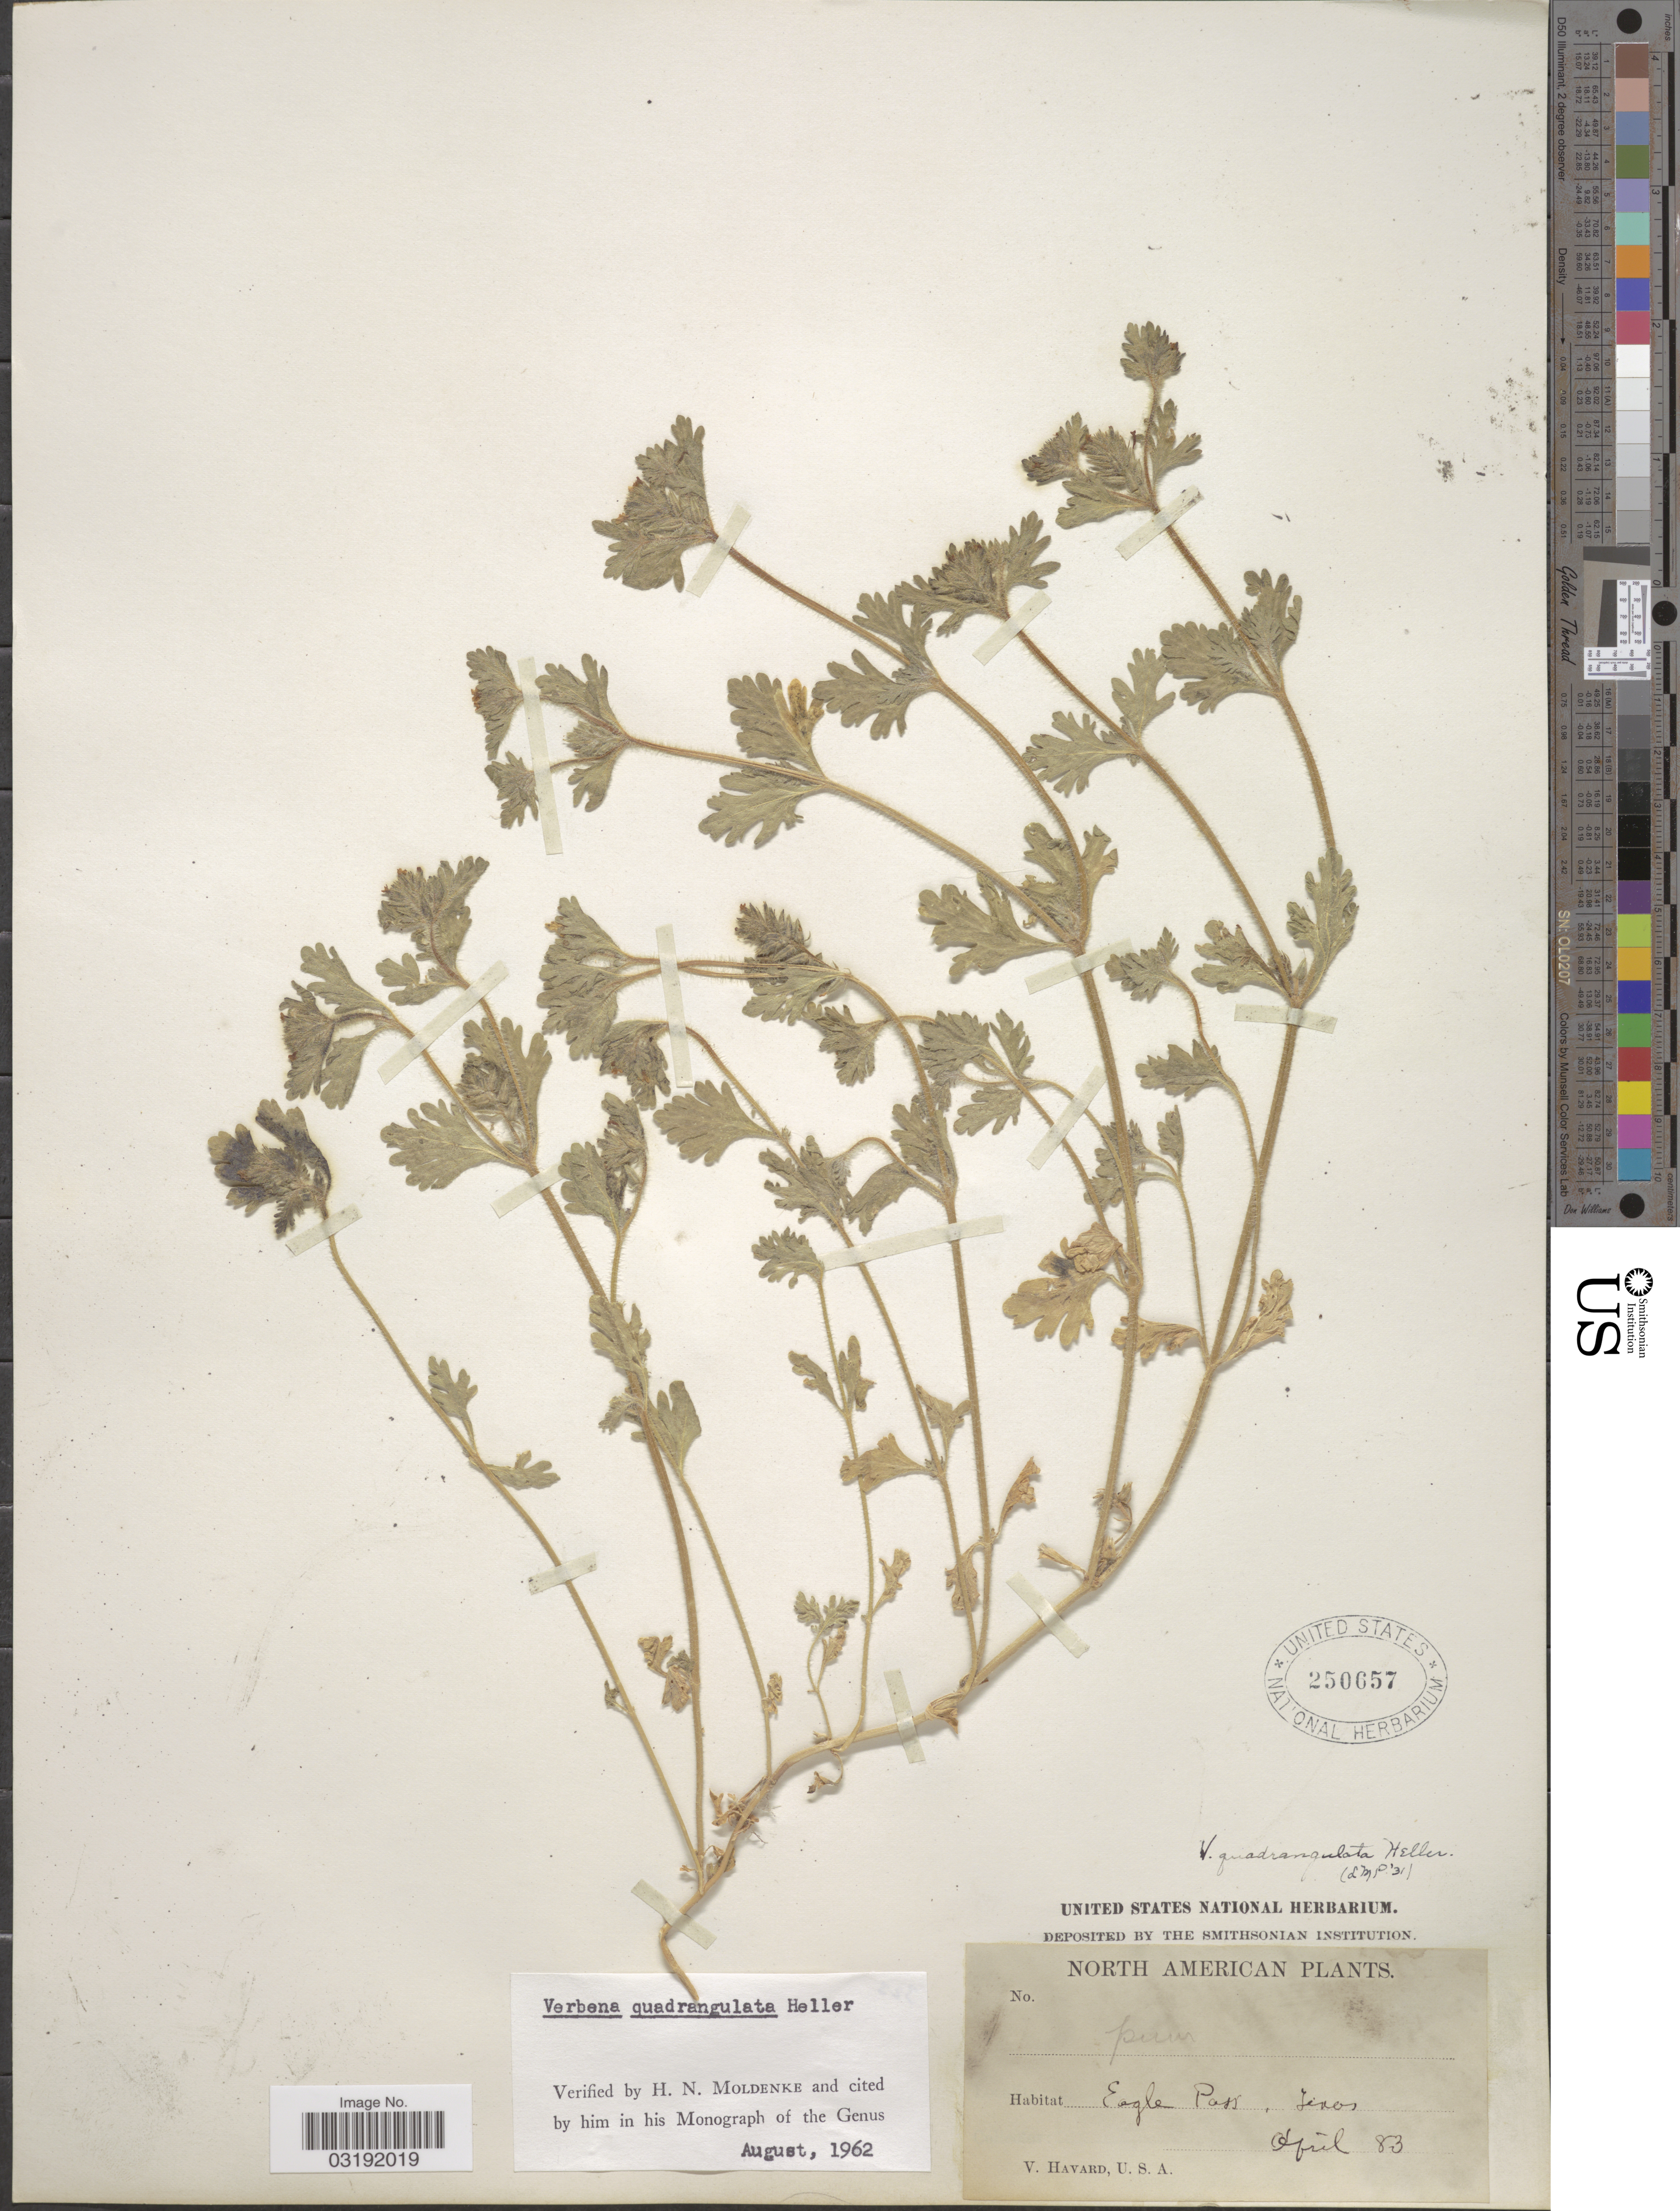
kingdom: Plantae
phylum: Tracheophyta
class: Magnoliopsida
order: Lamiales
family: Verbenaceae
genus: Verbena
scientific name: Verbena quadrangulata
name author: A. Heller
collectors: V. Havard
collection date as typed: Transcribed d/m/y: /4/83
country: United States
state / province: Texas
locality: Eagle Pass.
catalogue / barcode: US 250657